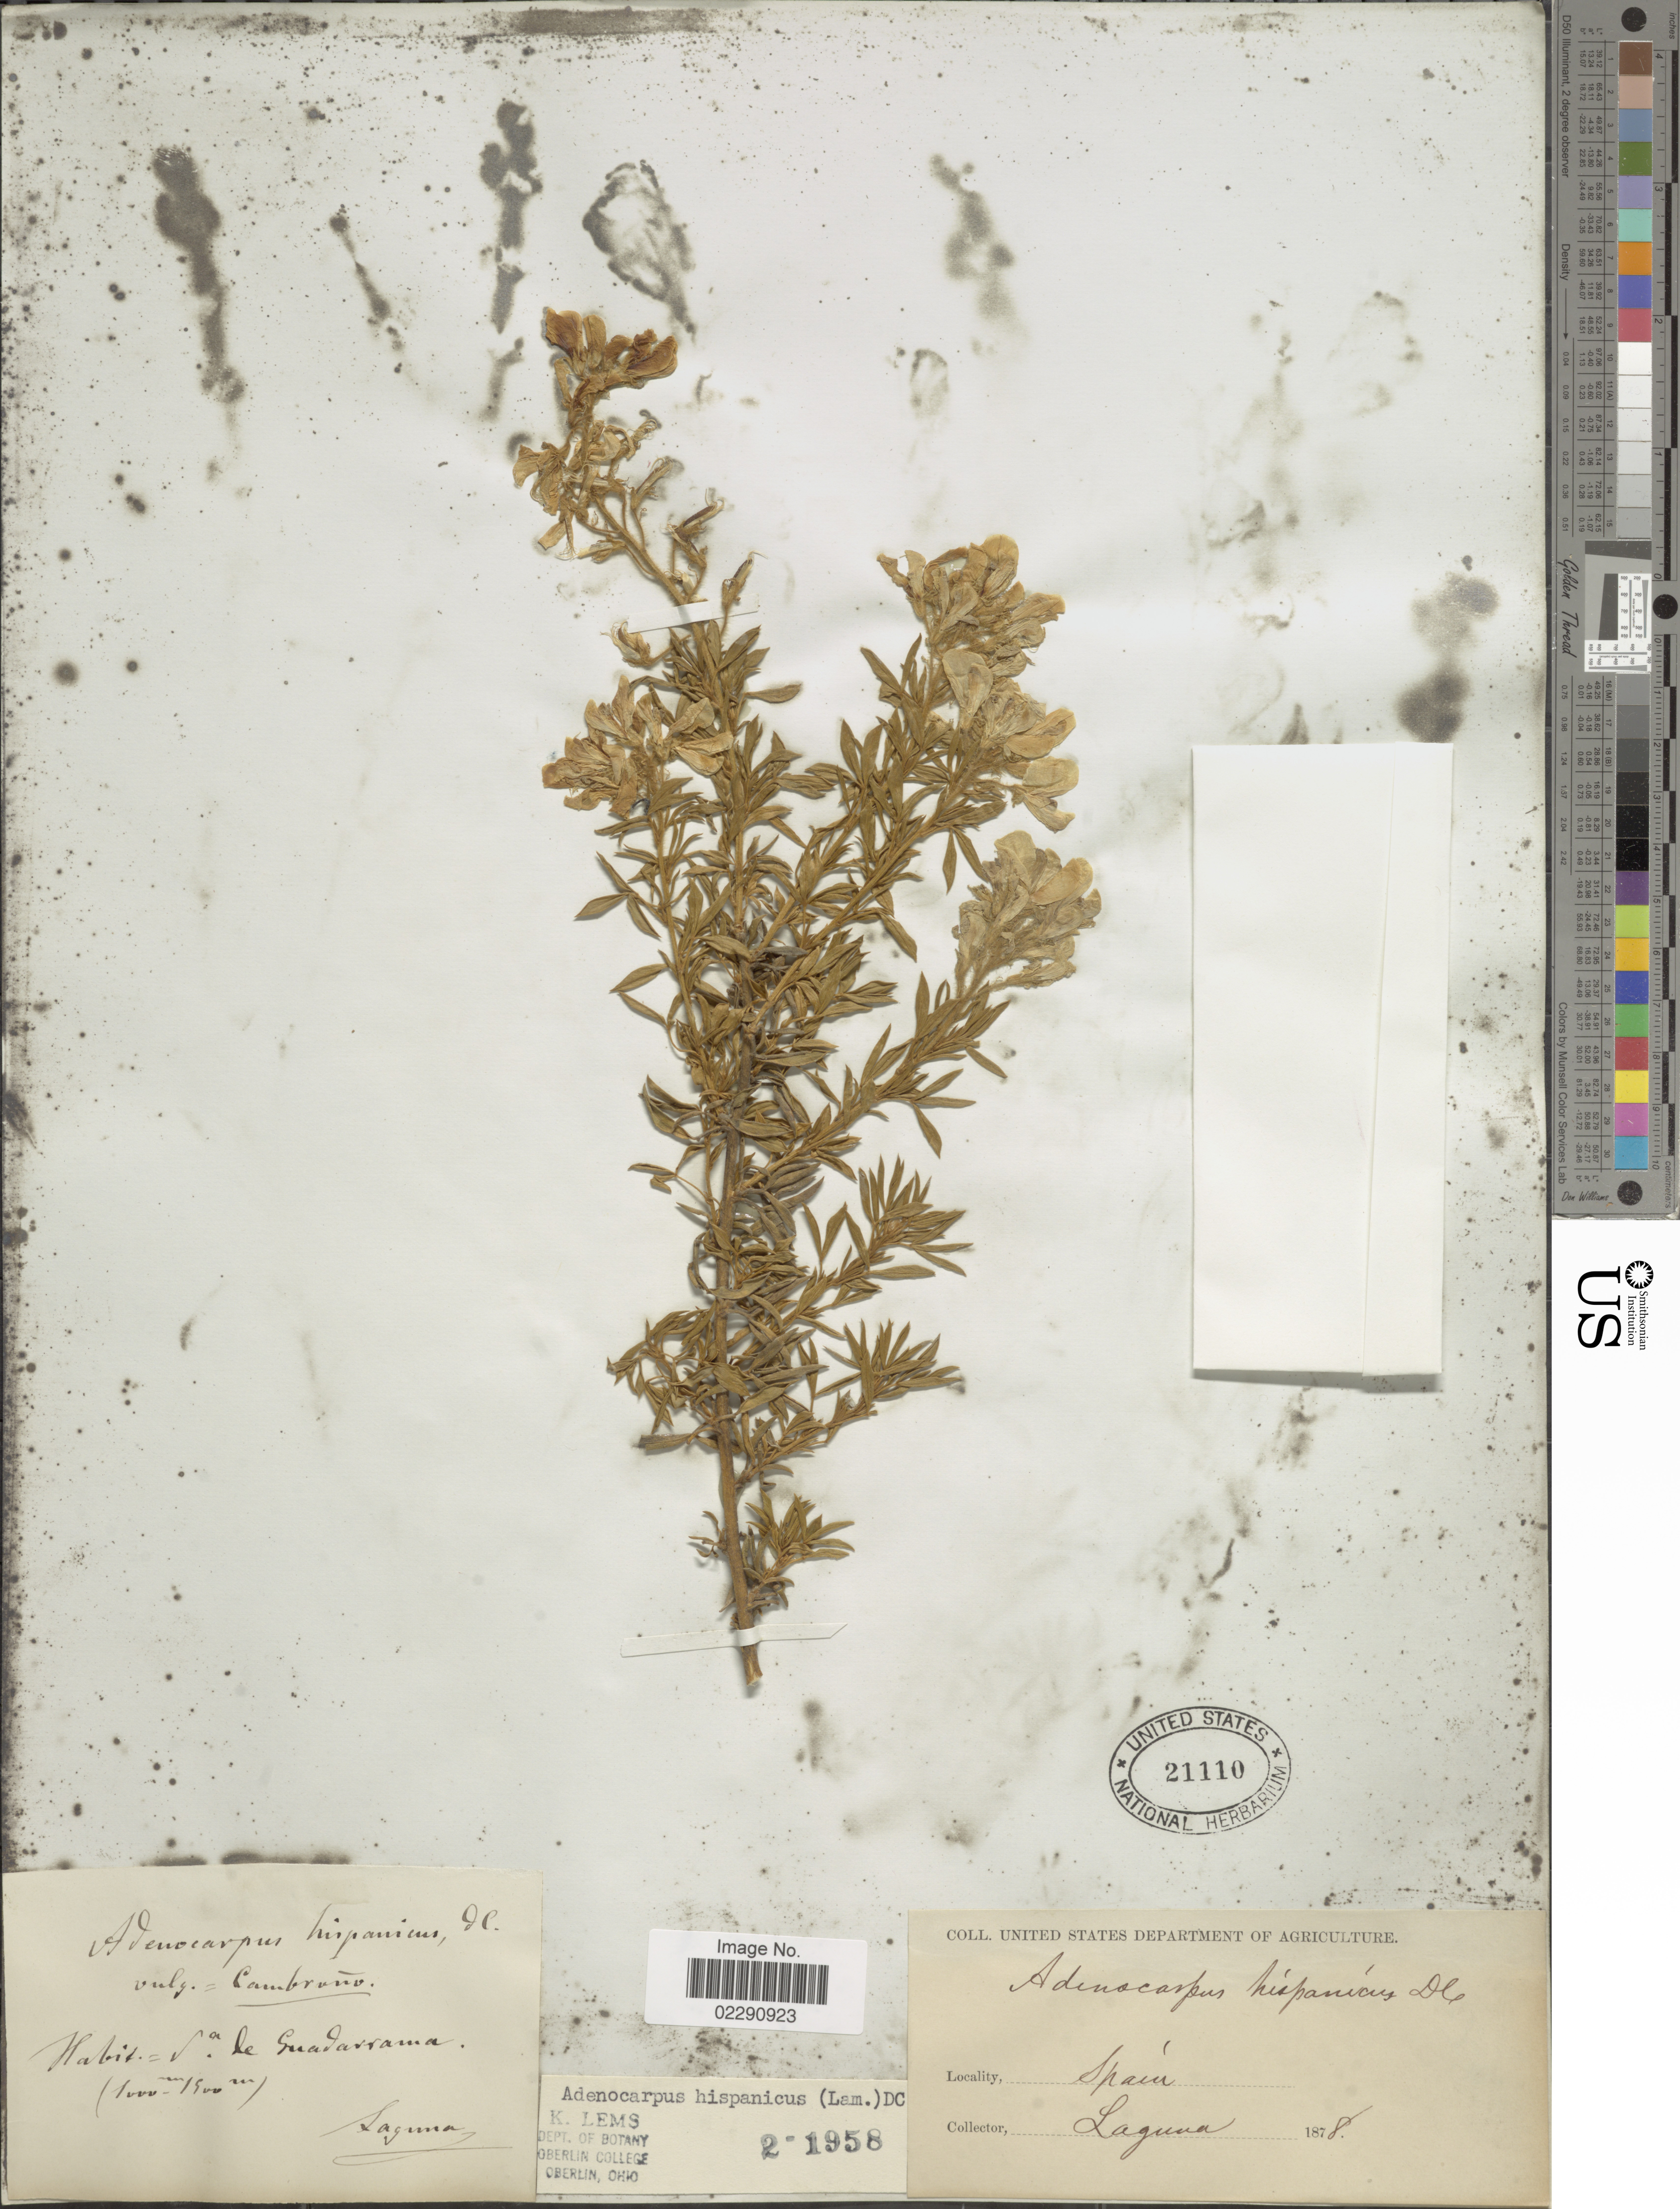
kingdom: Plantae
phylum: Tracheophyta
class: Magnoliopsida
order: Fabales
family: Fabaceae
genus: Adenocarpus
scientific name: Adenocarpus hispanicus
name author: (Lam.) DC.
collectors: -. Laguna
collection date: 1878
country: Spain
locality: Sa. de Guadarrama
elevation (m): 1000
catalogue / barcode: US 21110